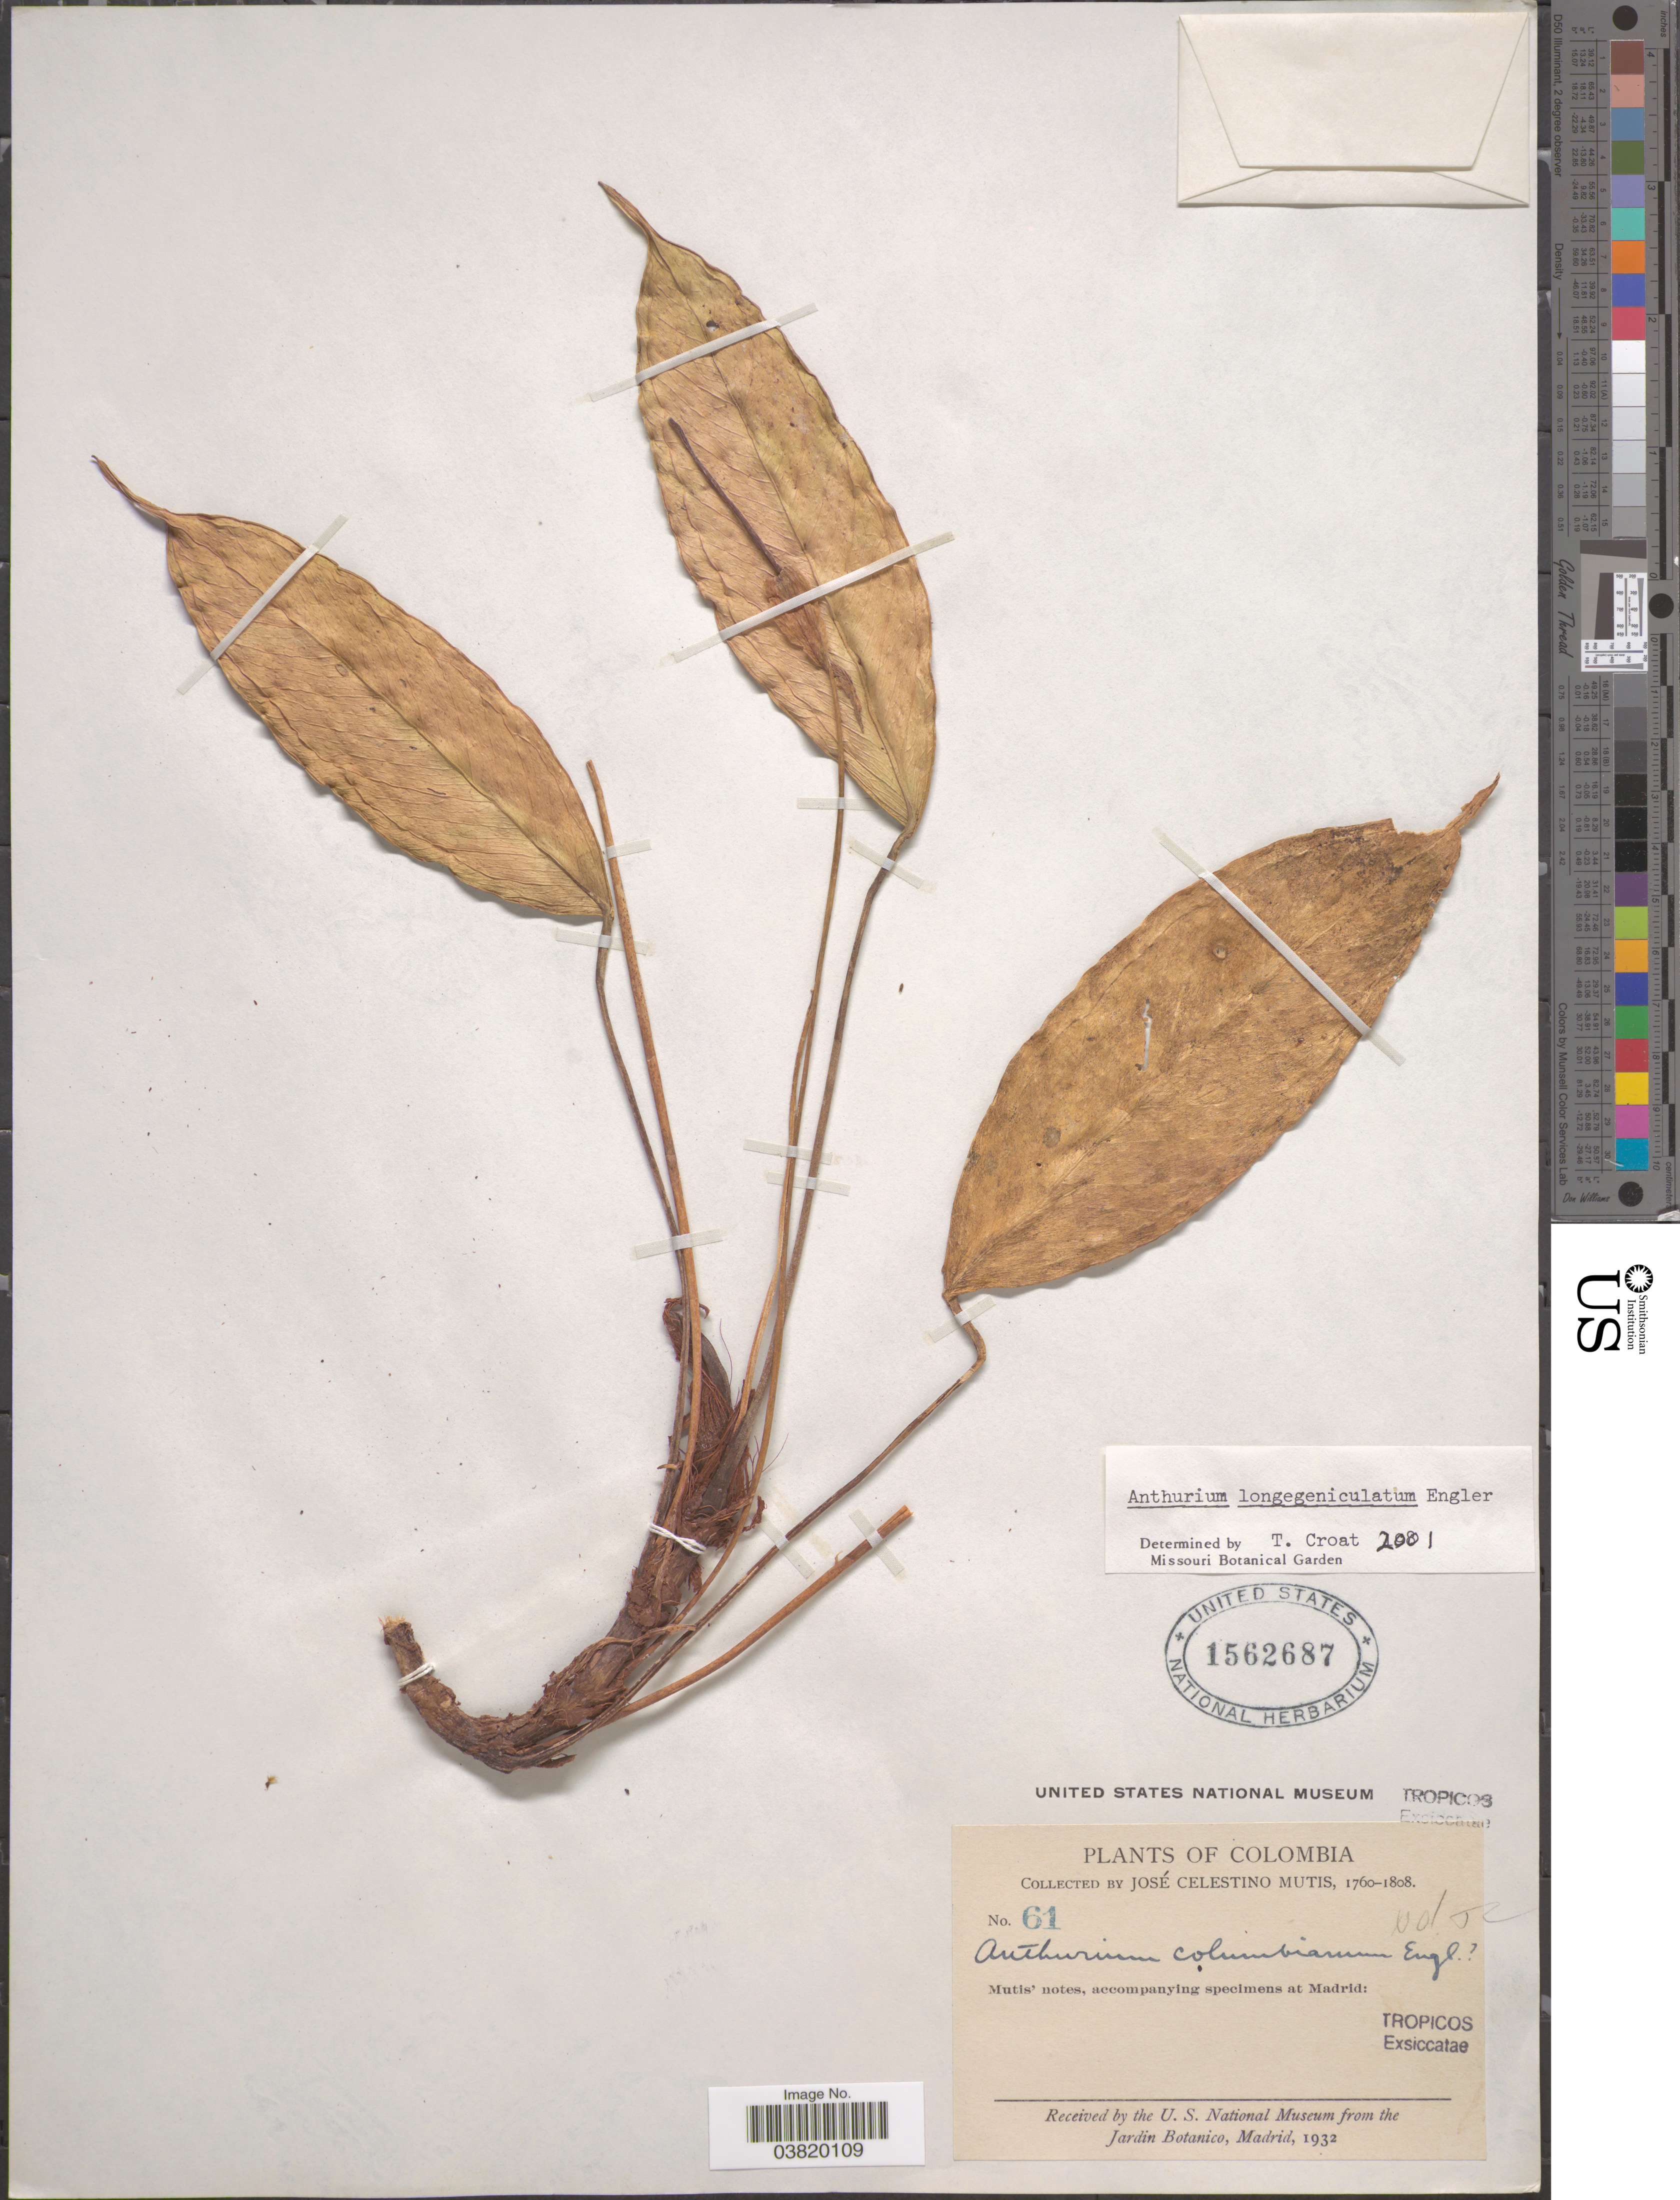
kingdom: Plantae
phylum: Tracheophyta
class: Liliopsida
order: Alismatales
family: Araceae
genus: Anthurium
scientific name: Anthurium longegeniculatum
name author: Engl.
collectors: J. C. B. Mutis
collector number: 61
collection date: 1760/1808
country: Colombia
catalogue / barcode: US 1562687